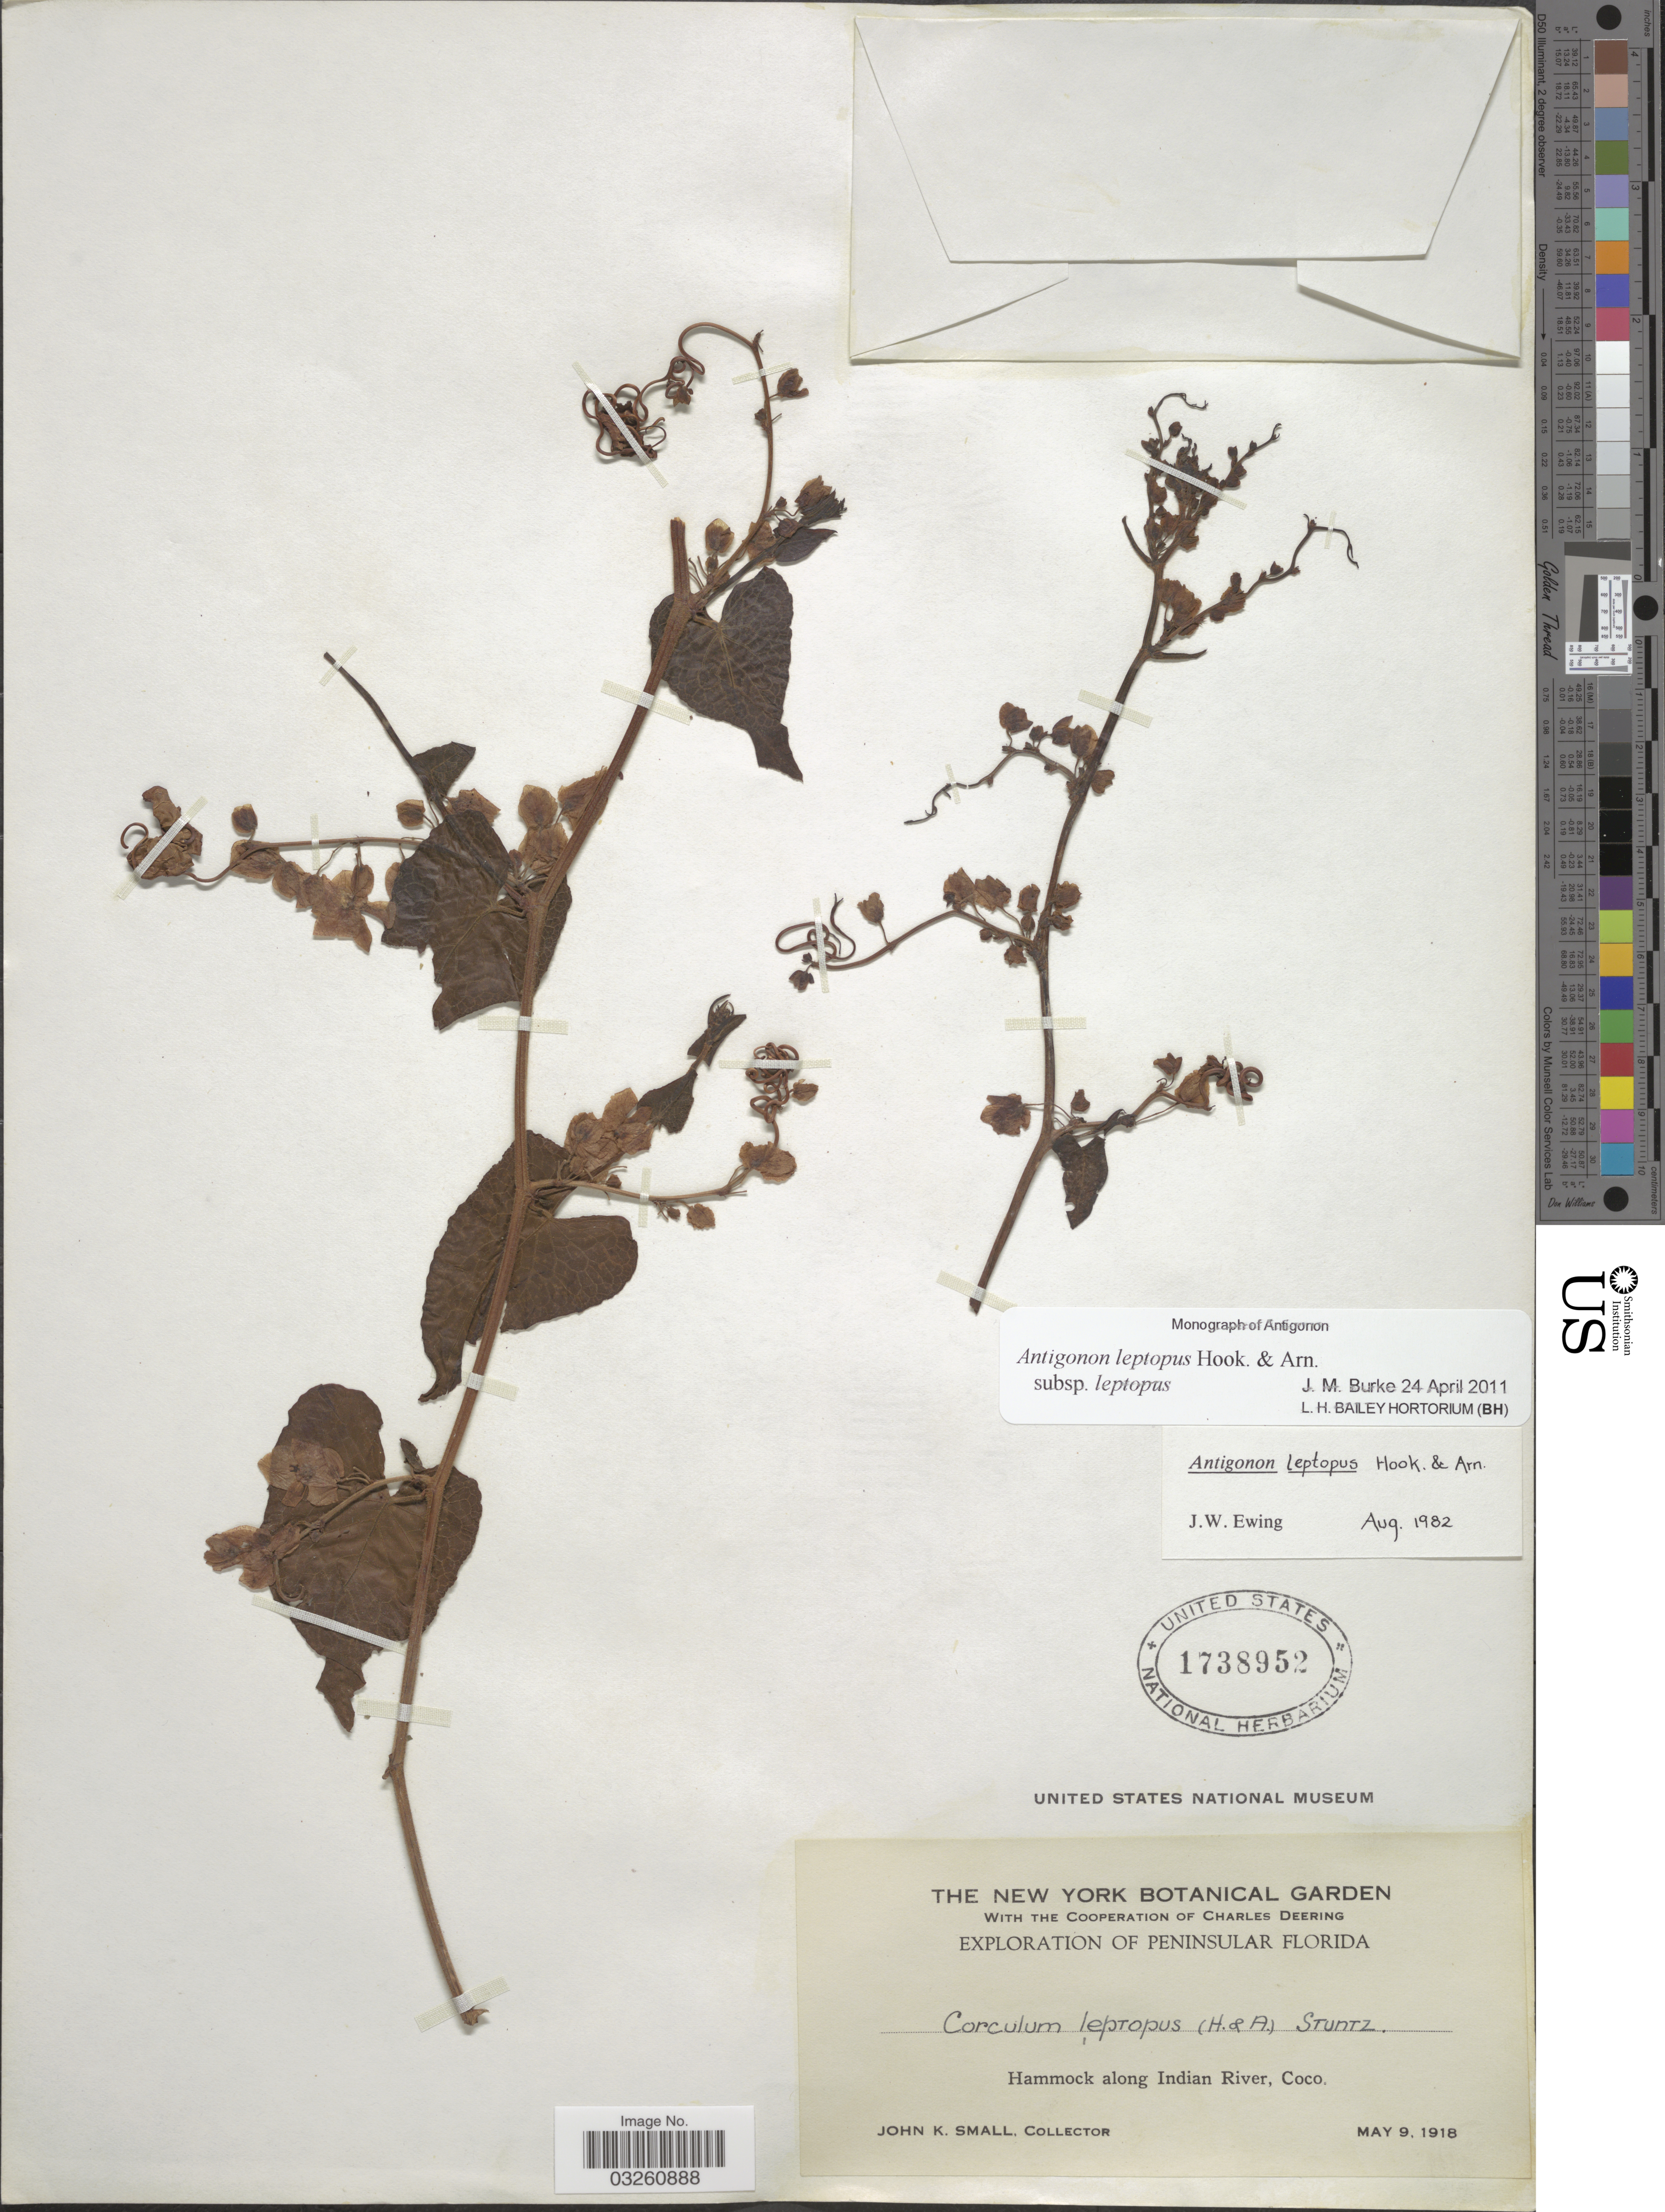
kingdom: Plantae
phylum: Tracheophyta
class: Magnoliopsida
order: Caryophyllales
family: Polygonaceae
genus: Antigonon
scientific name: Antigonon leptopus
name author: Hook. & Arn.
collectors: J. K. Small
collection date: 1918-05-09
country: United States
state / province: Florida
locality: Peninsular Florida. Hammock along Indian River, Coco.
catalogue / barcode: US 1738952